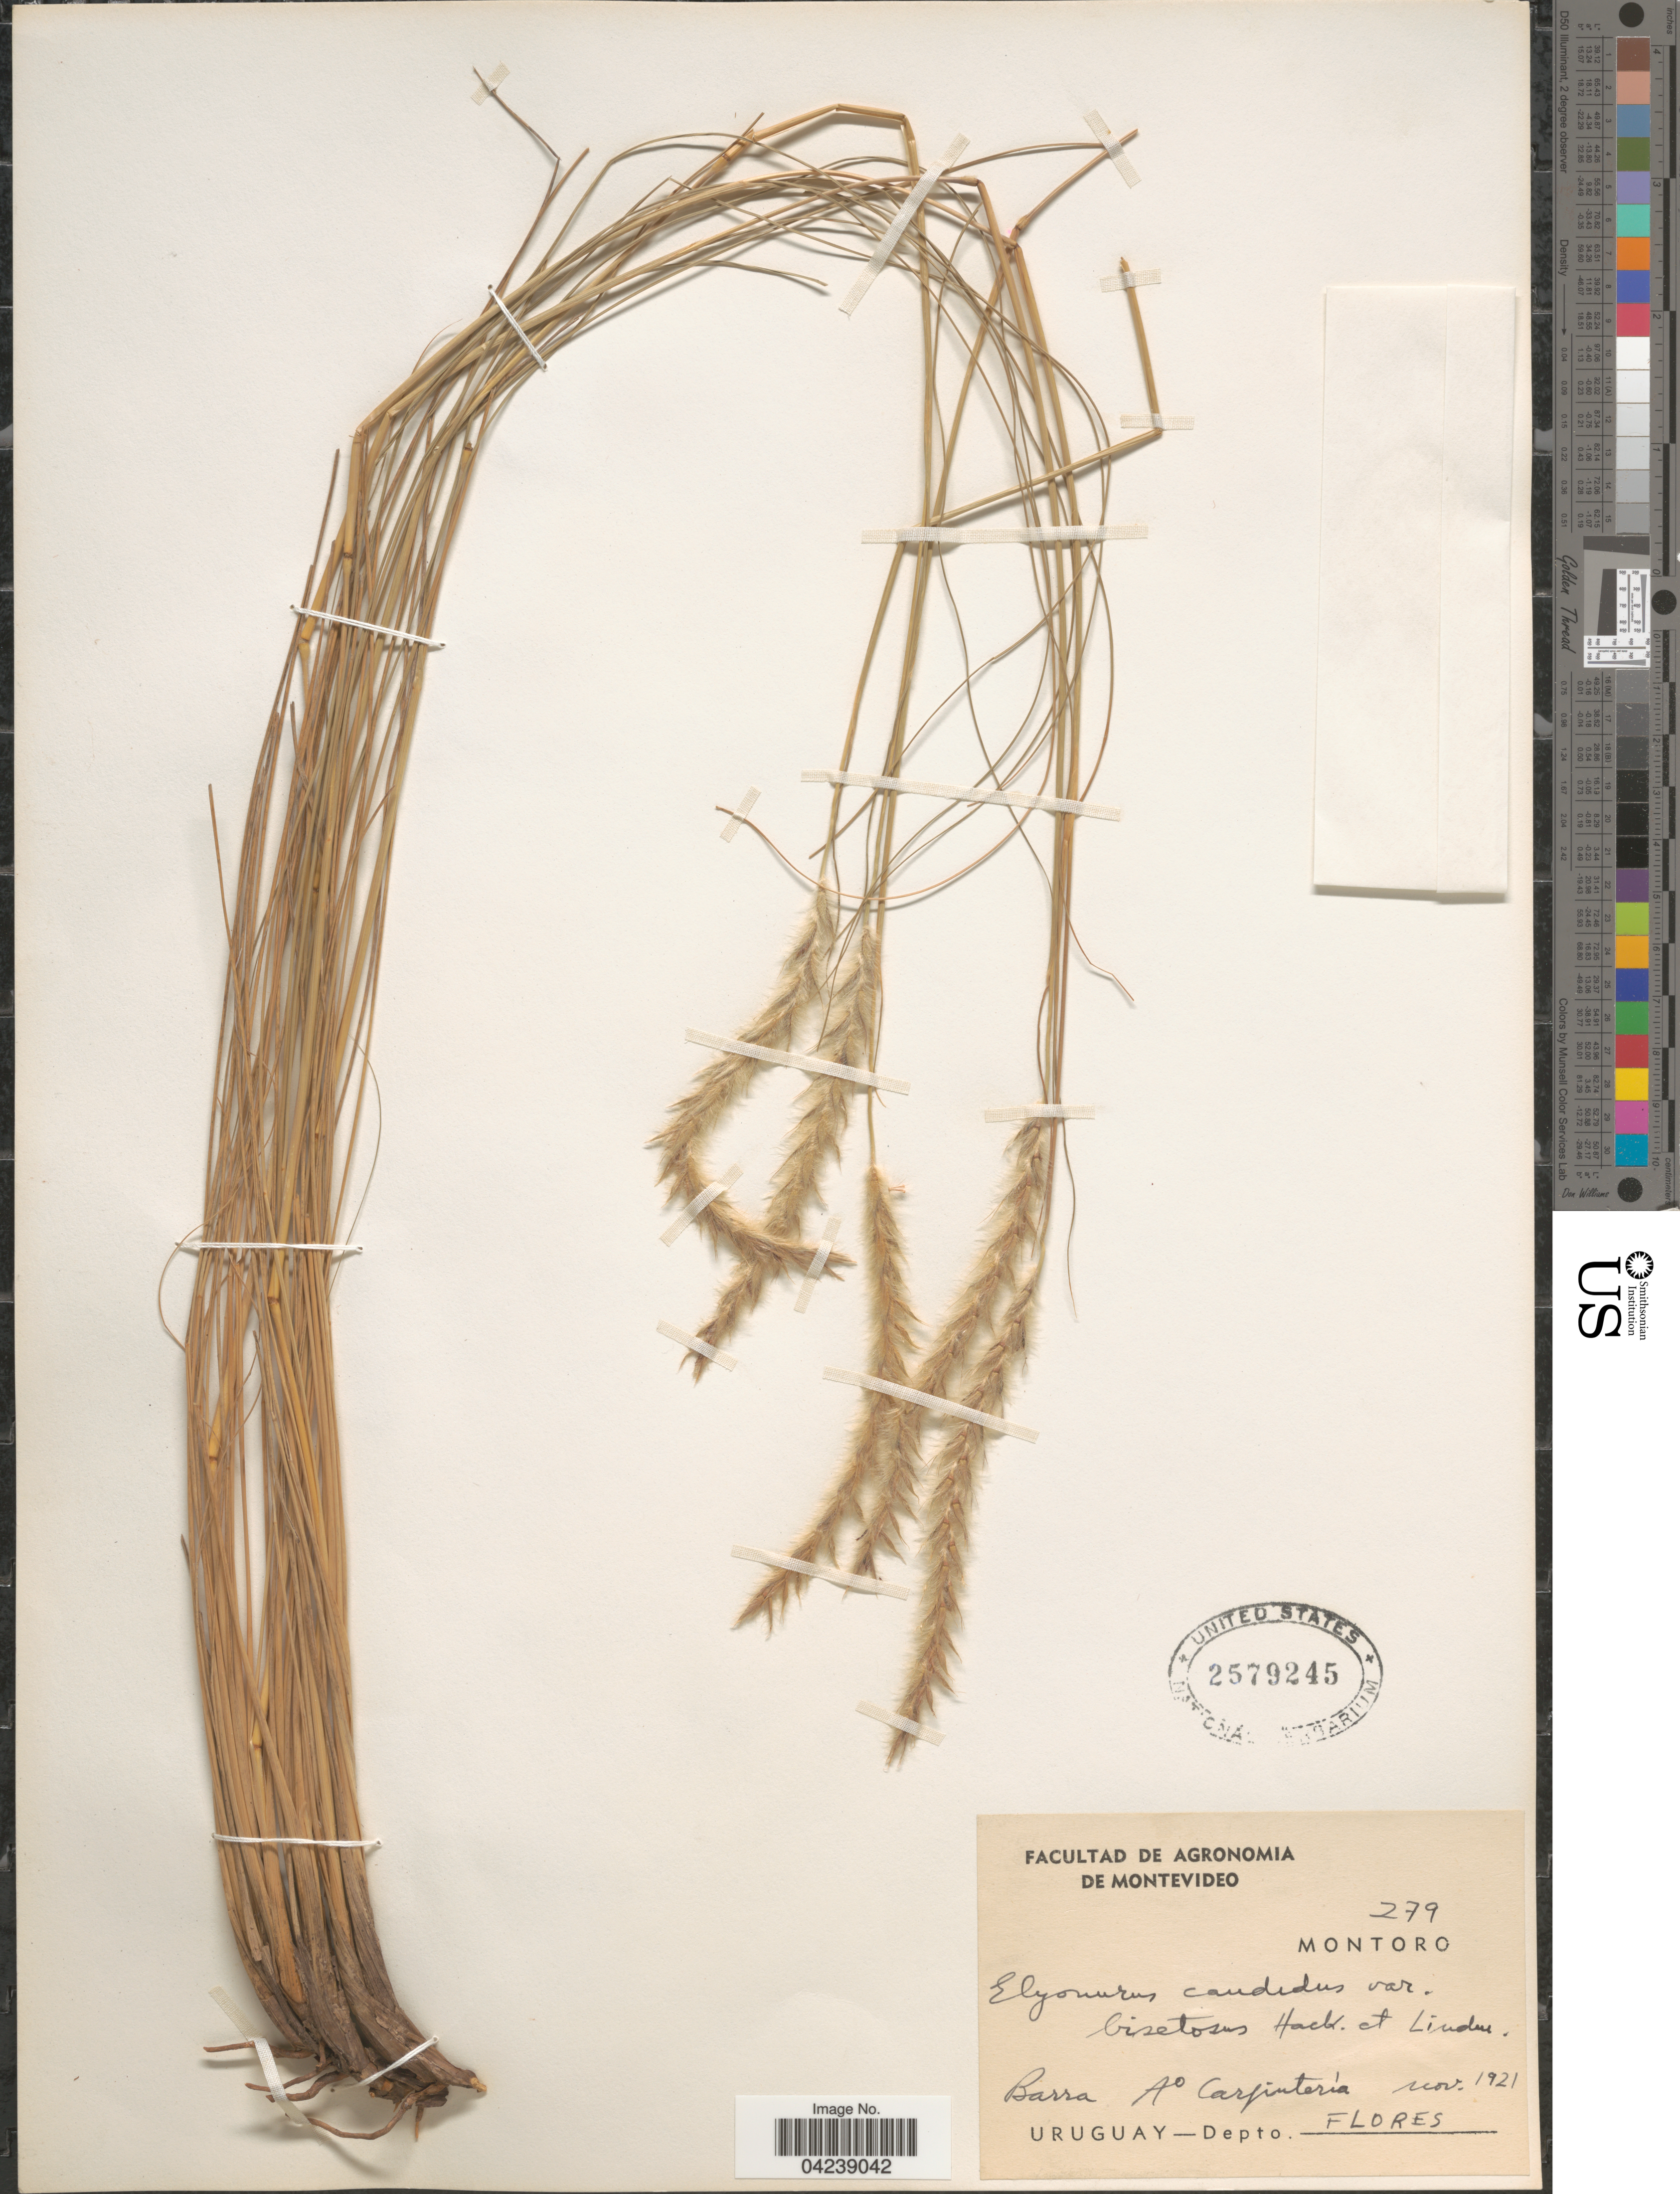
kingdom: Plantae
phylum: Tracheophyta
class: Liliopsida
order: Poales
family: Poaceae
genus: Elionurus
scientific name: Elionurus muticus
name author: (Spreng.) Kuntze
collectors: Montoro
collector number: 279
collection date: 1921-11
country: Uruguay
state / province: Flores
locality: Barra A° Carpinteria. Depto. Flores.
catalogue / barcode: US 2579245